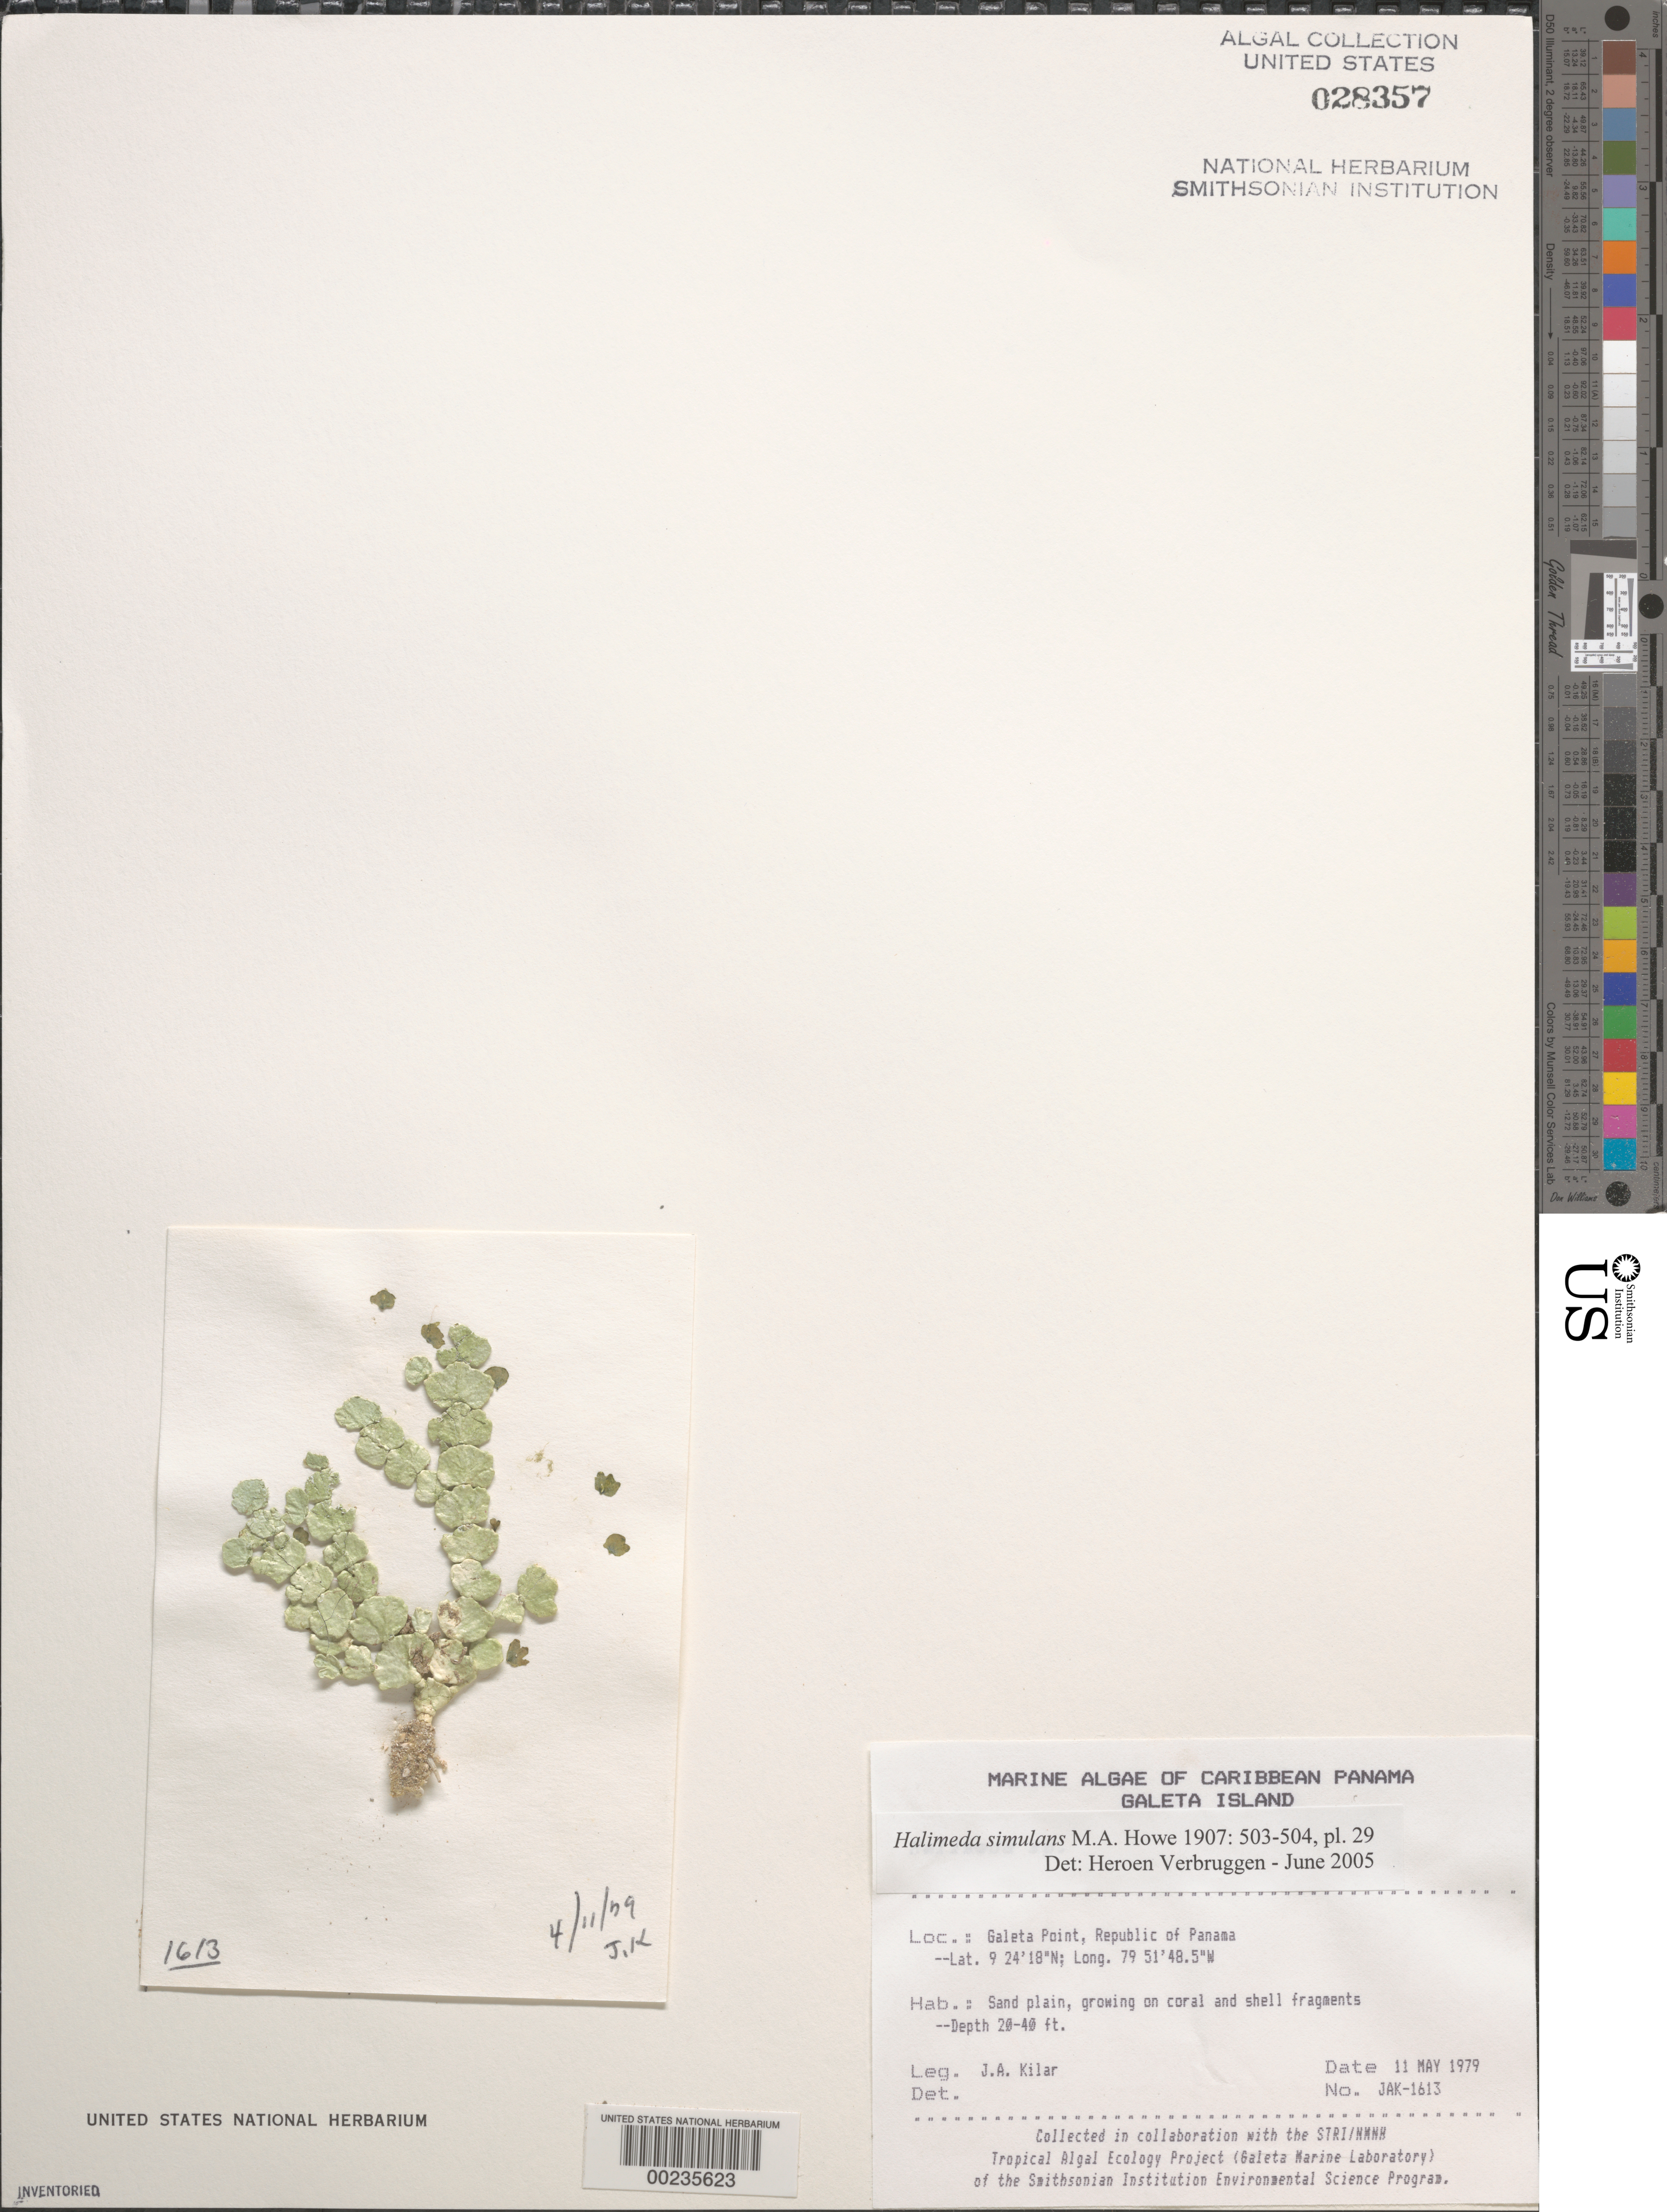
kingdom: Plantae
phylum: Chlorophyta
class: Ulvophyceae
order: Bryopsidales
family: Halimedaceae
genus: Halimeda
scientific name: Halimeda simulans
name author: M. Howe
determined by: Verbruggen, H.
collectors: J. A. Kilar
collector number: JAK-1613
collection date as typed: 11 May 1979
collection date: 1979-05-11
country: Panama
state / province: Colón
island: Galeta Island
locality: Galeta Point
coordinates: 9 24' 18" N, 79 51' 48.5" W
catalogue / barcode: US 28357